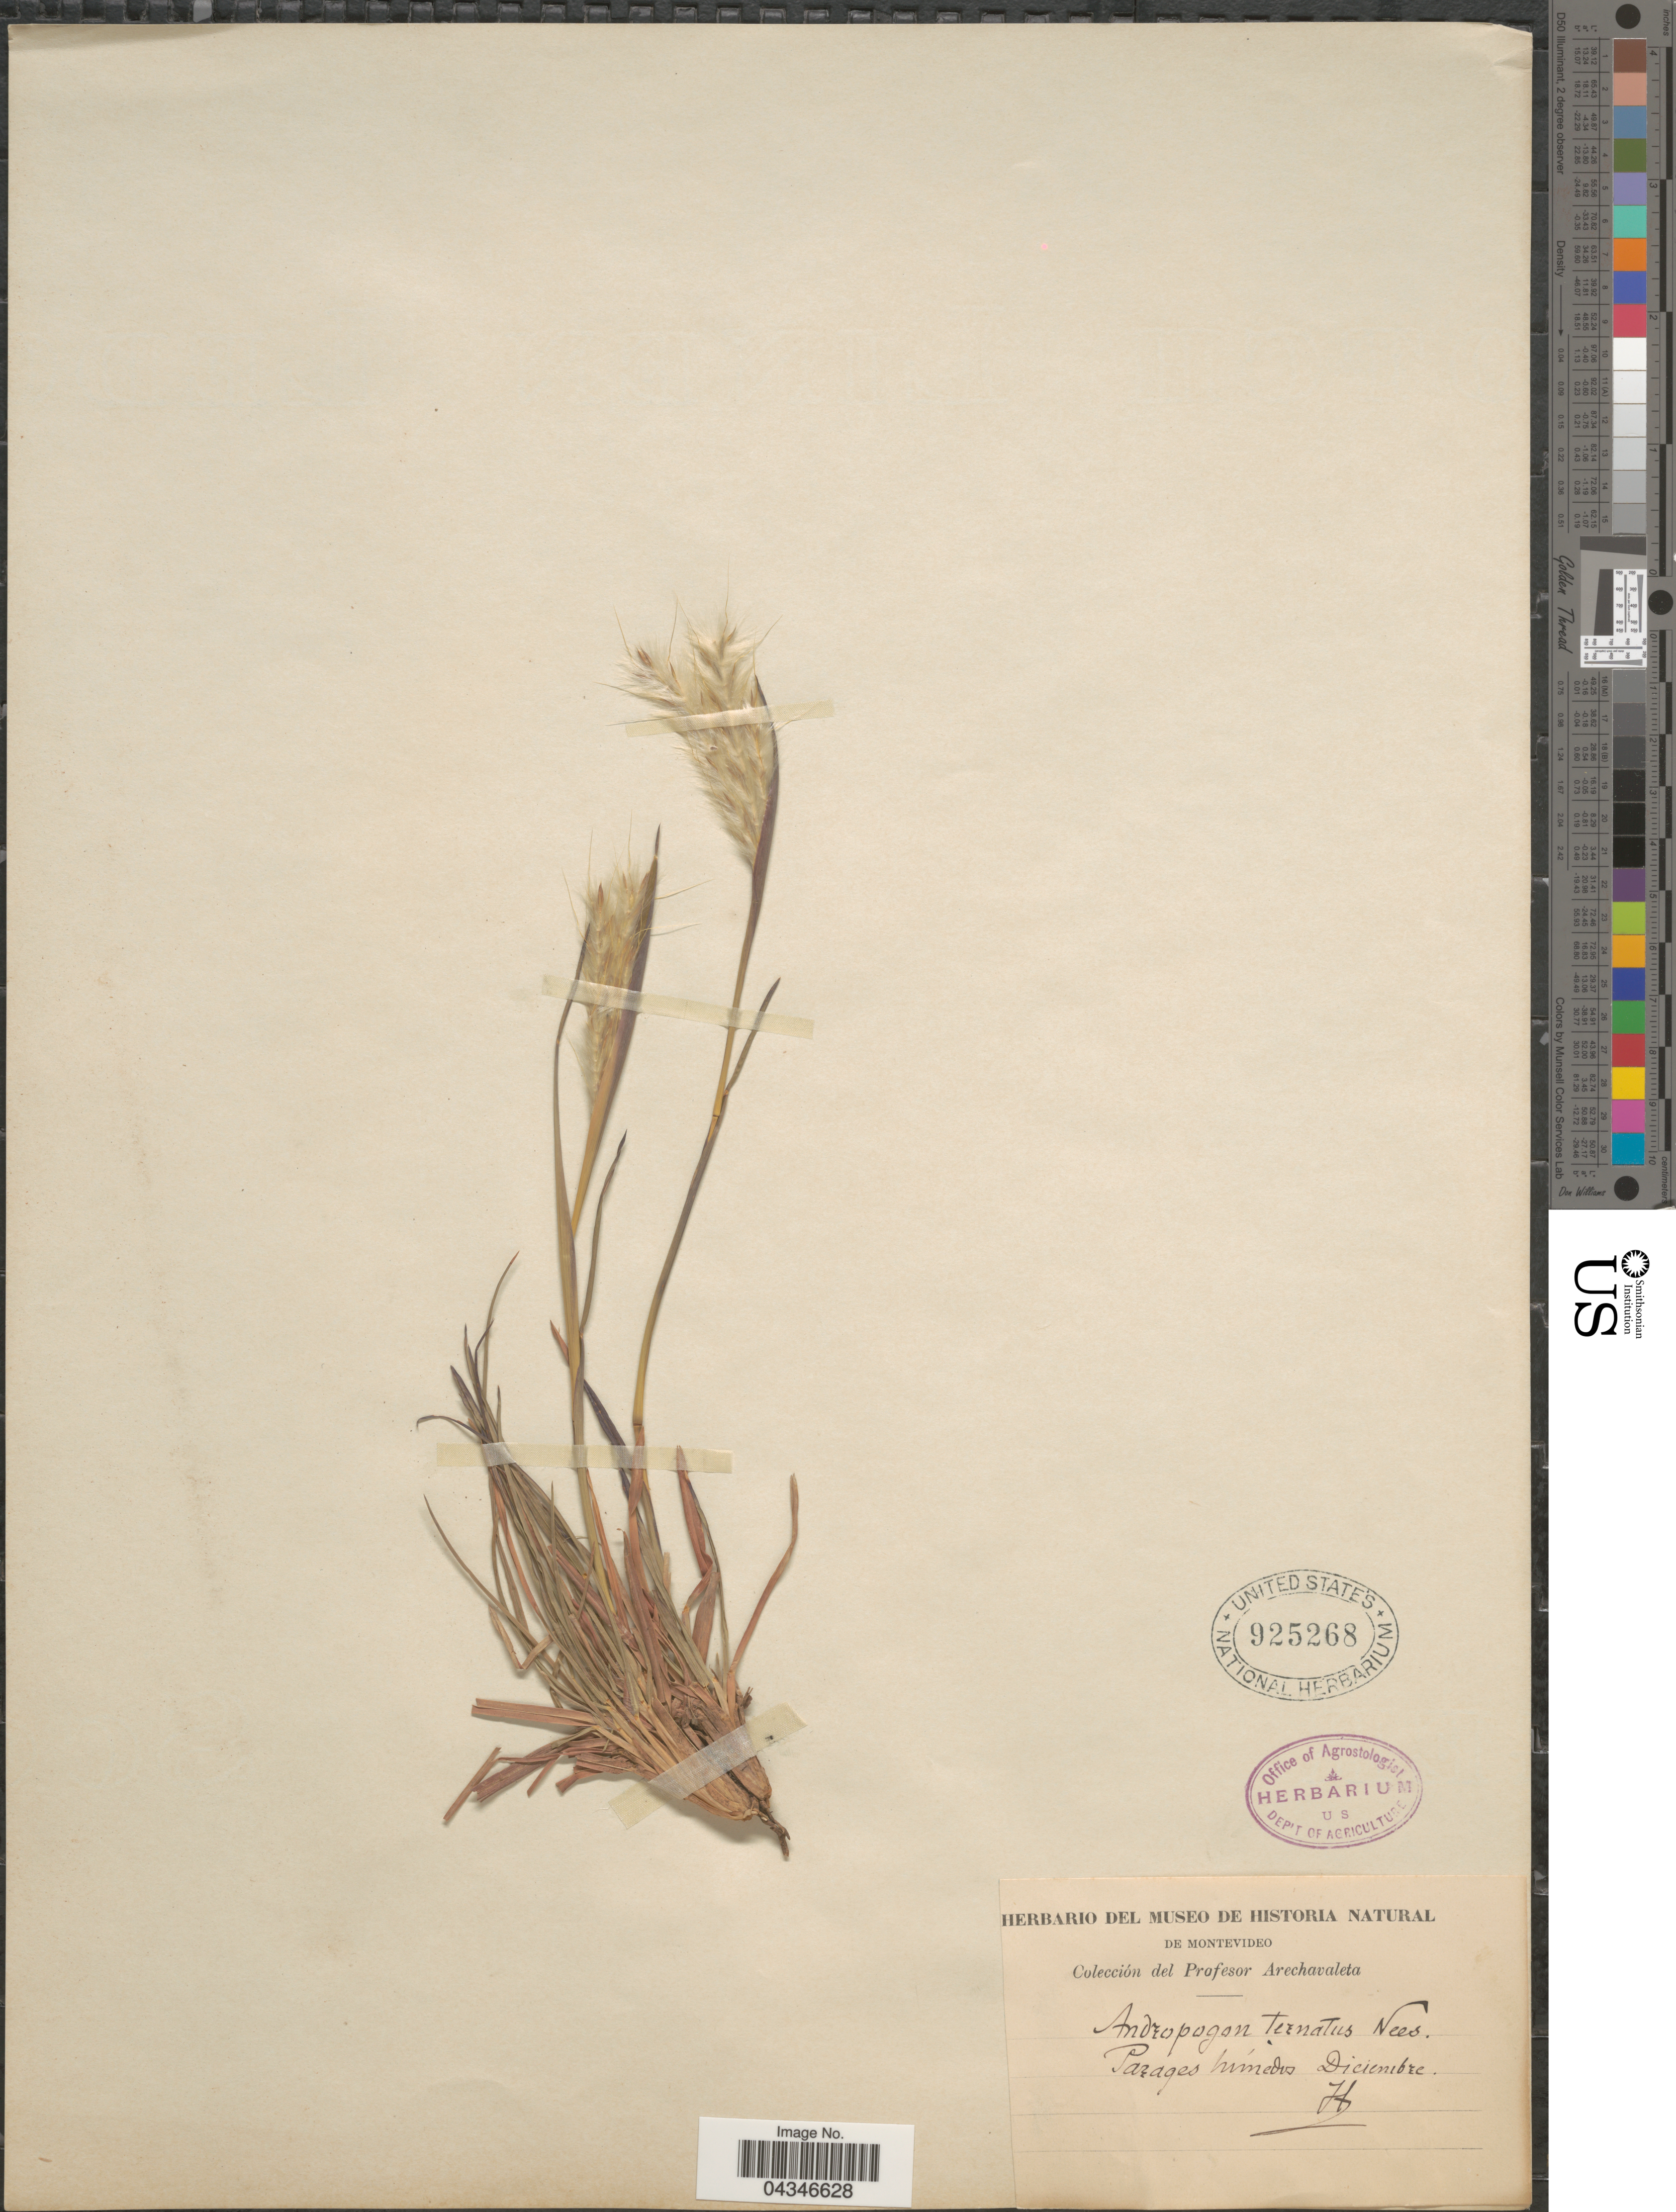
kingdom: Plantae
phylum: Tracheophyta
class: Liliopsida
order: Poales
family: Poaceae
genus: Andropogon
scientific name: Andropogon vetus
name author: Sohns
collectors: Arechavaleta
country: Uruguay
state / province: Montevideo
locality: Parages húmedos.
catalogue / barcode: US 925268